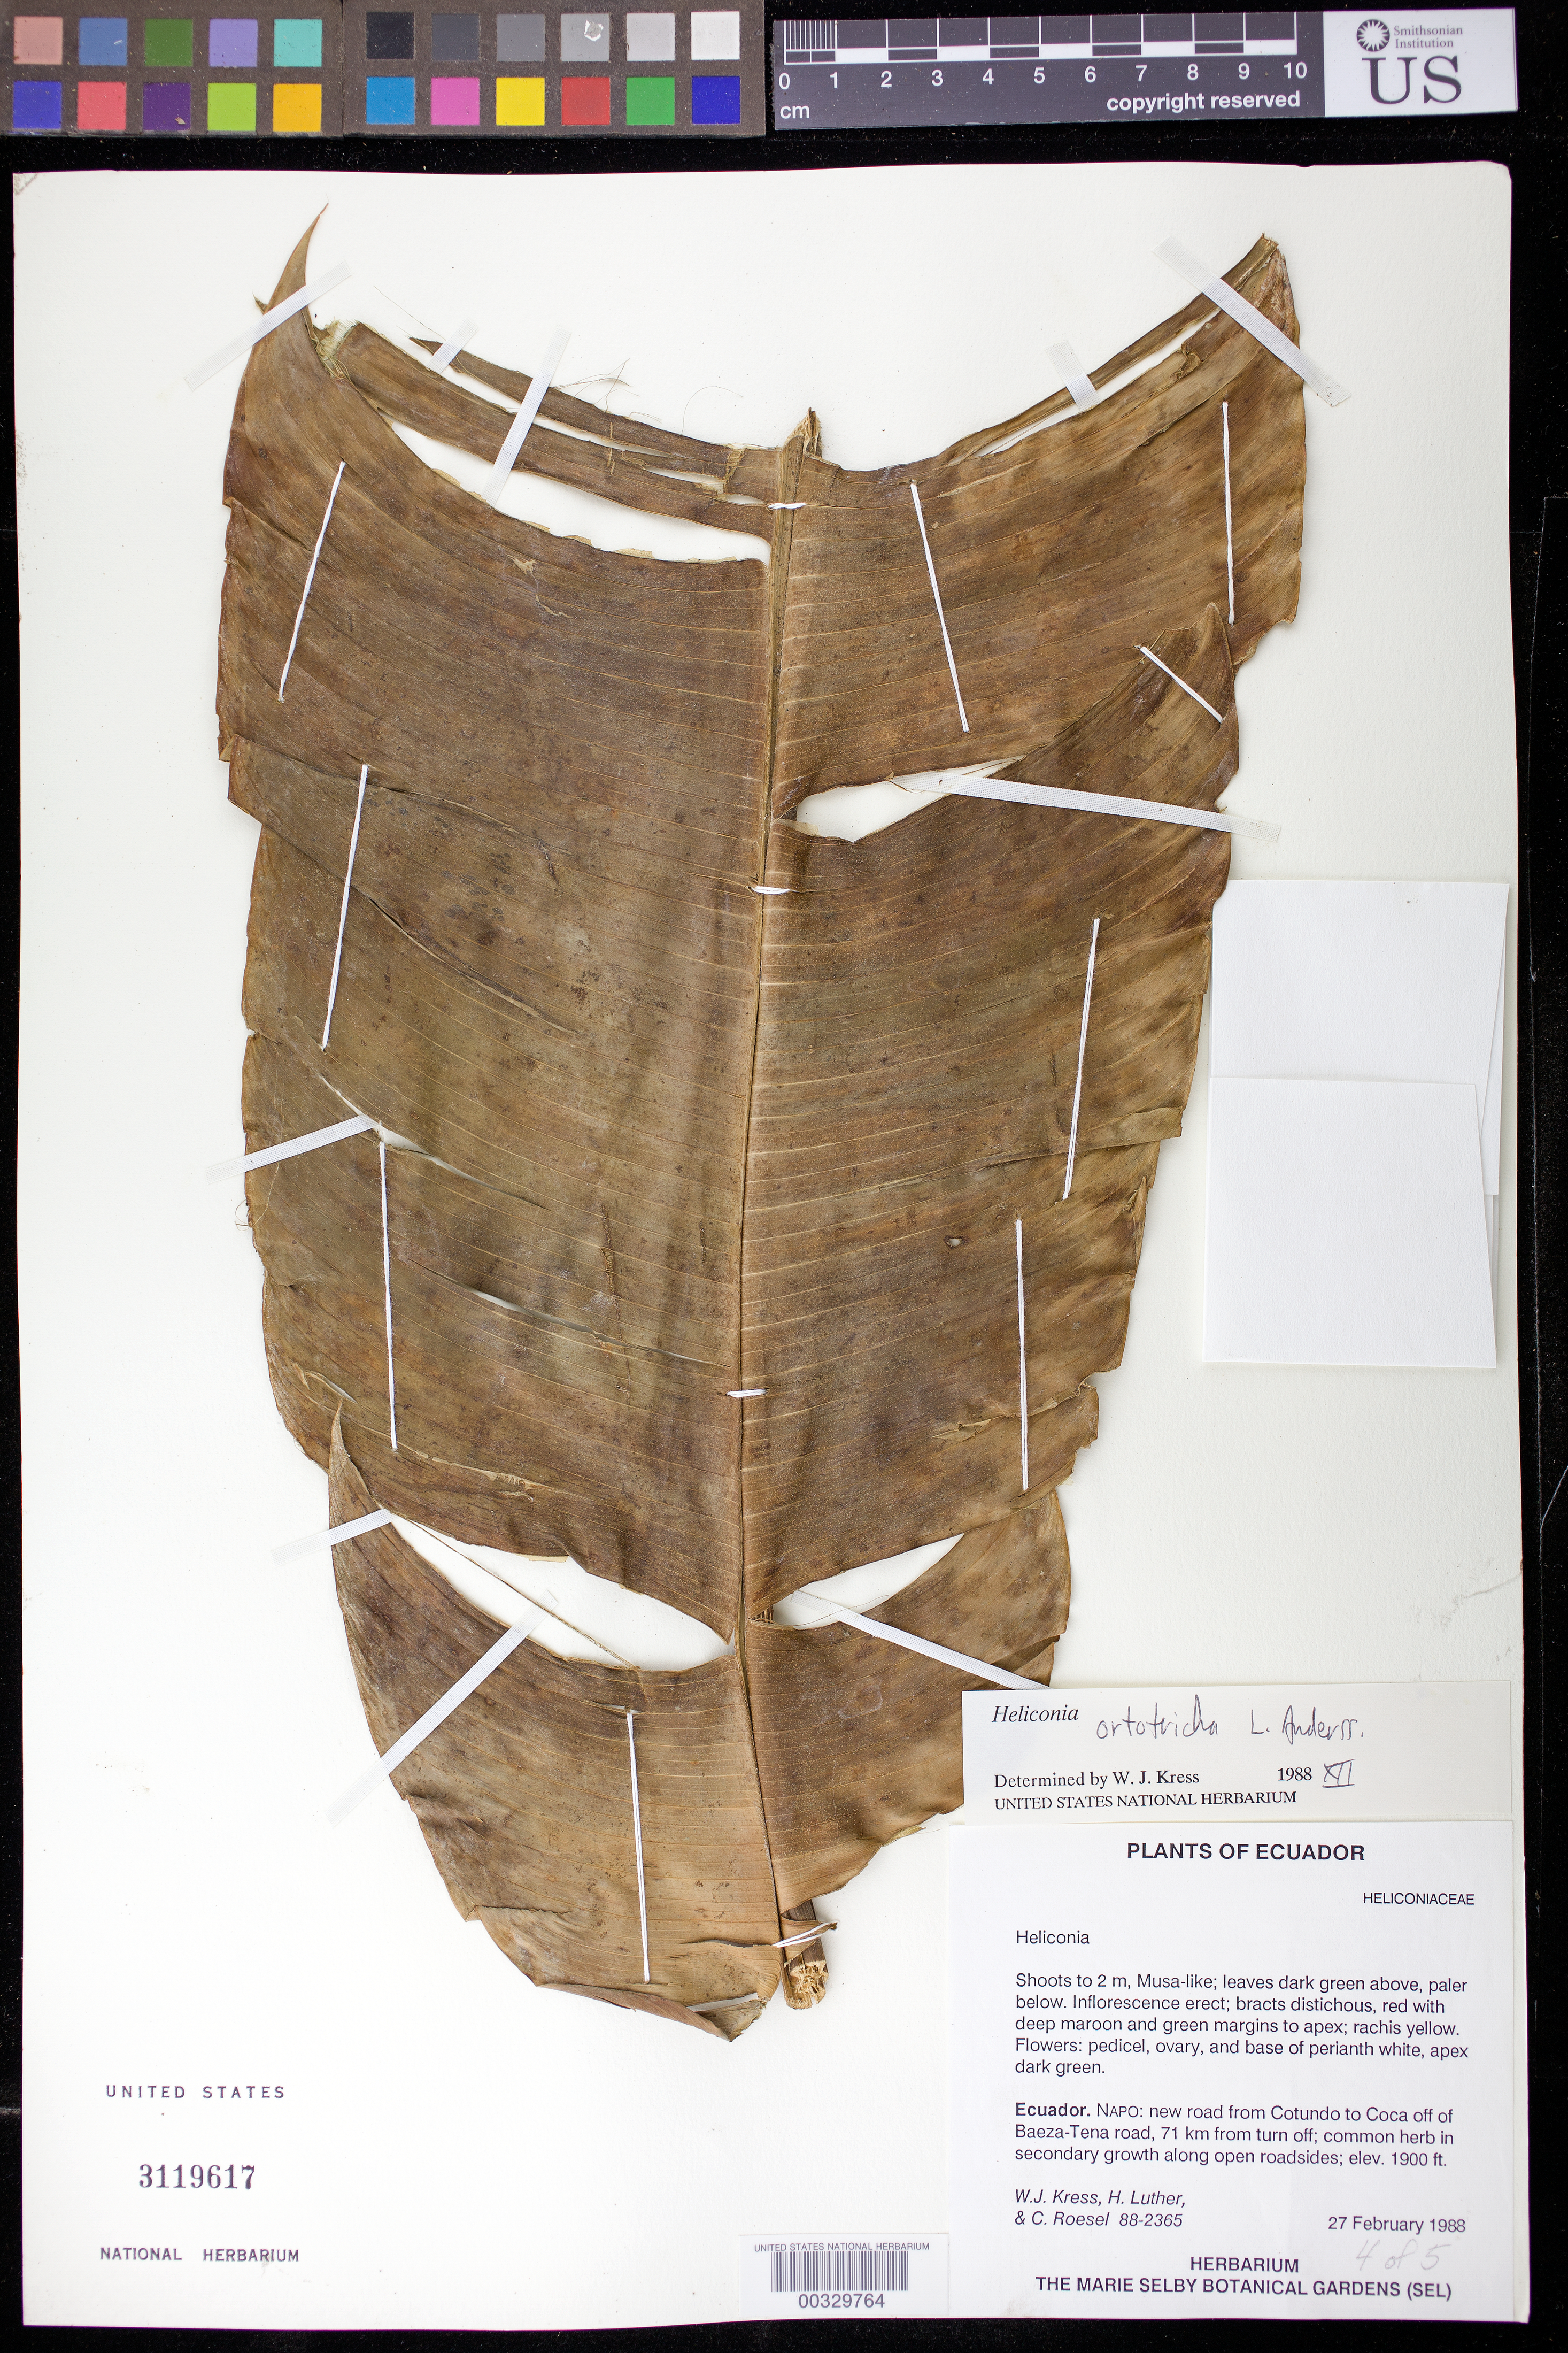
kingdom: Plantae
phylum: Tracheophyta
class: Liliopsida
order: Zingiberales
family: Heliconiaceae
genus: Heliconia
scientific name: Heliconia orthotricha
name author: L. Andersson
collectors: W. J. Kress, Harry E. Luther & C. S. Roesel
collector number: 88-2365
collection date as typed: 27 Feb 1988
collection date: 1988-02-27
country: Ecuador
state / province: Napo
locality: New road from cOtundo to coca of f of baeza-Tena road, 71 km from turn of f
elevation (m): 579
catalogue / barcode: US 3119617